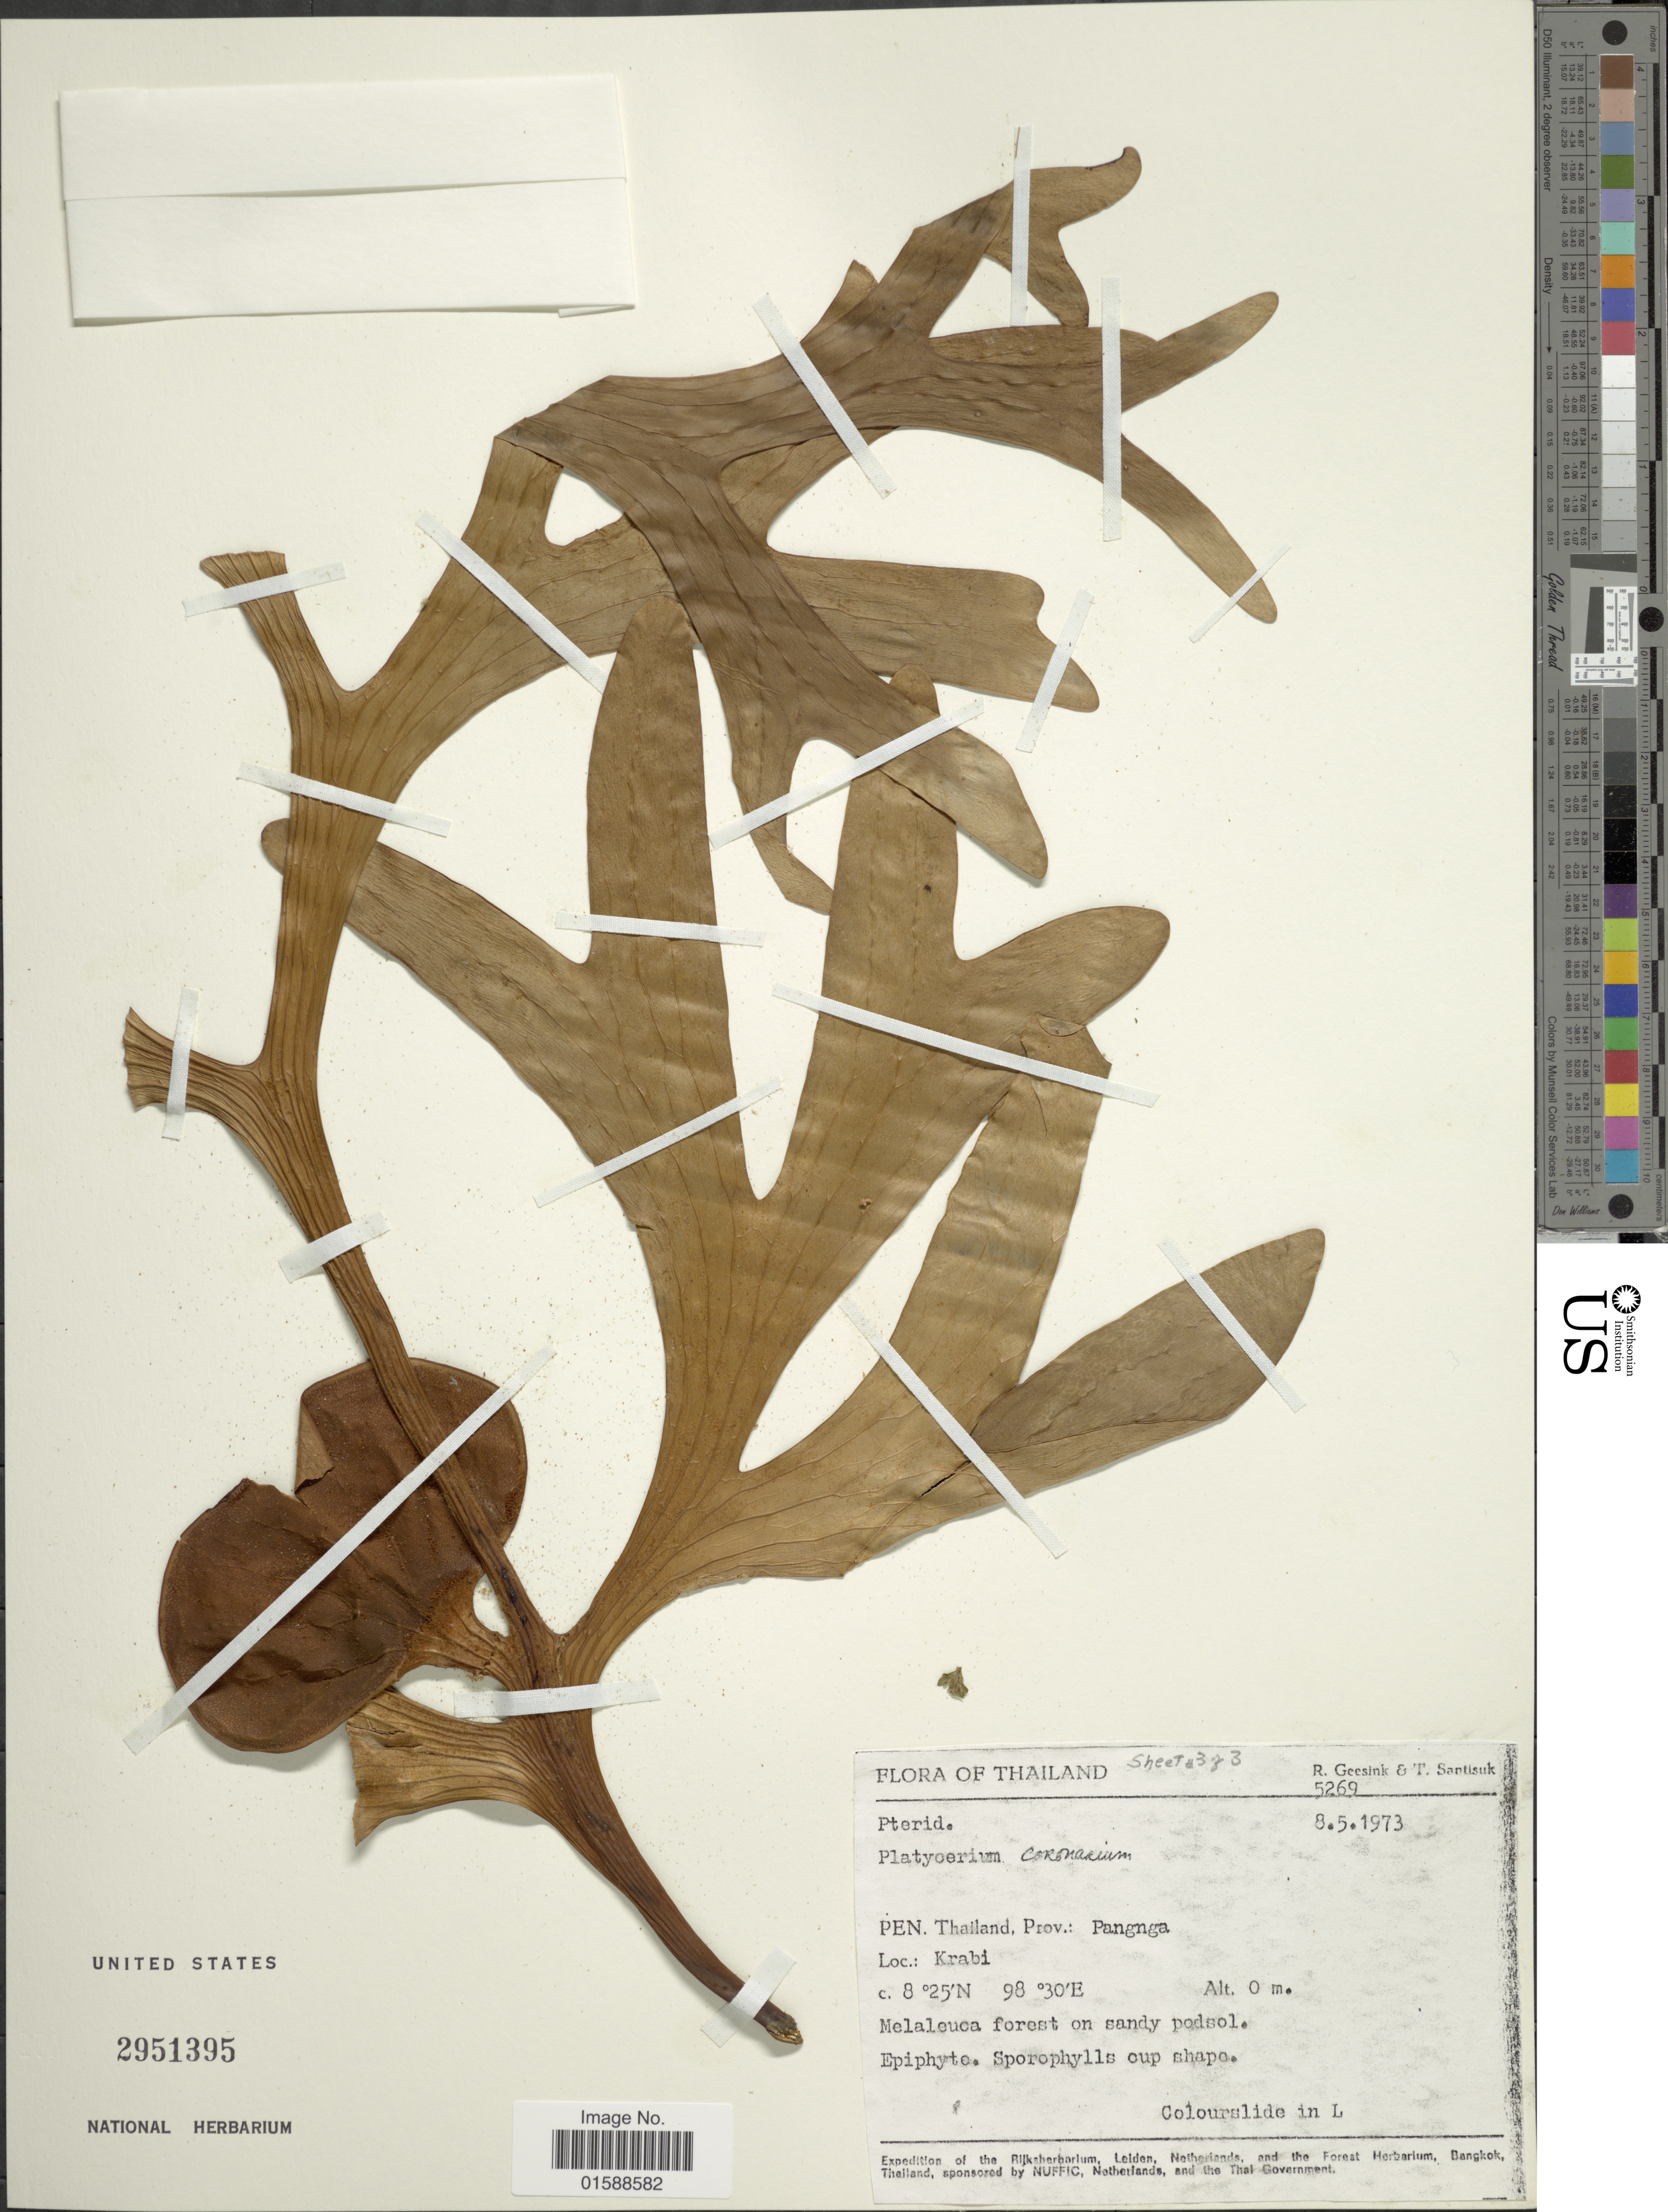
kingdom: Plantae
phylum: Tracheophyta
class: Polypodiopsida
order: Polypodiales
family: Polypodiaceae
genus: Platycerium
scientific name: Platycerium coronarium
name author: (K.D. Koenig ex O.F. Müll.) Desv.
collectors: R. Geesink & T. Santisuk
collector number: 5269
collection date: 1973-05-08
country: Thailand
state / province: Krabi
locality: Prov.: Pangnga. Melaleuca forest on sandy podsol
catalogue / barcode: US 2951395